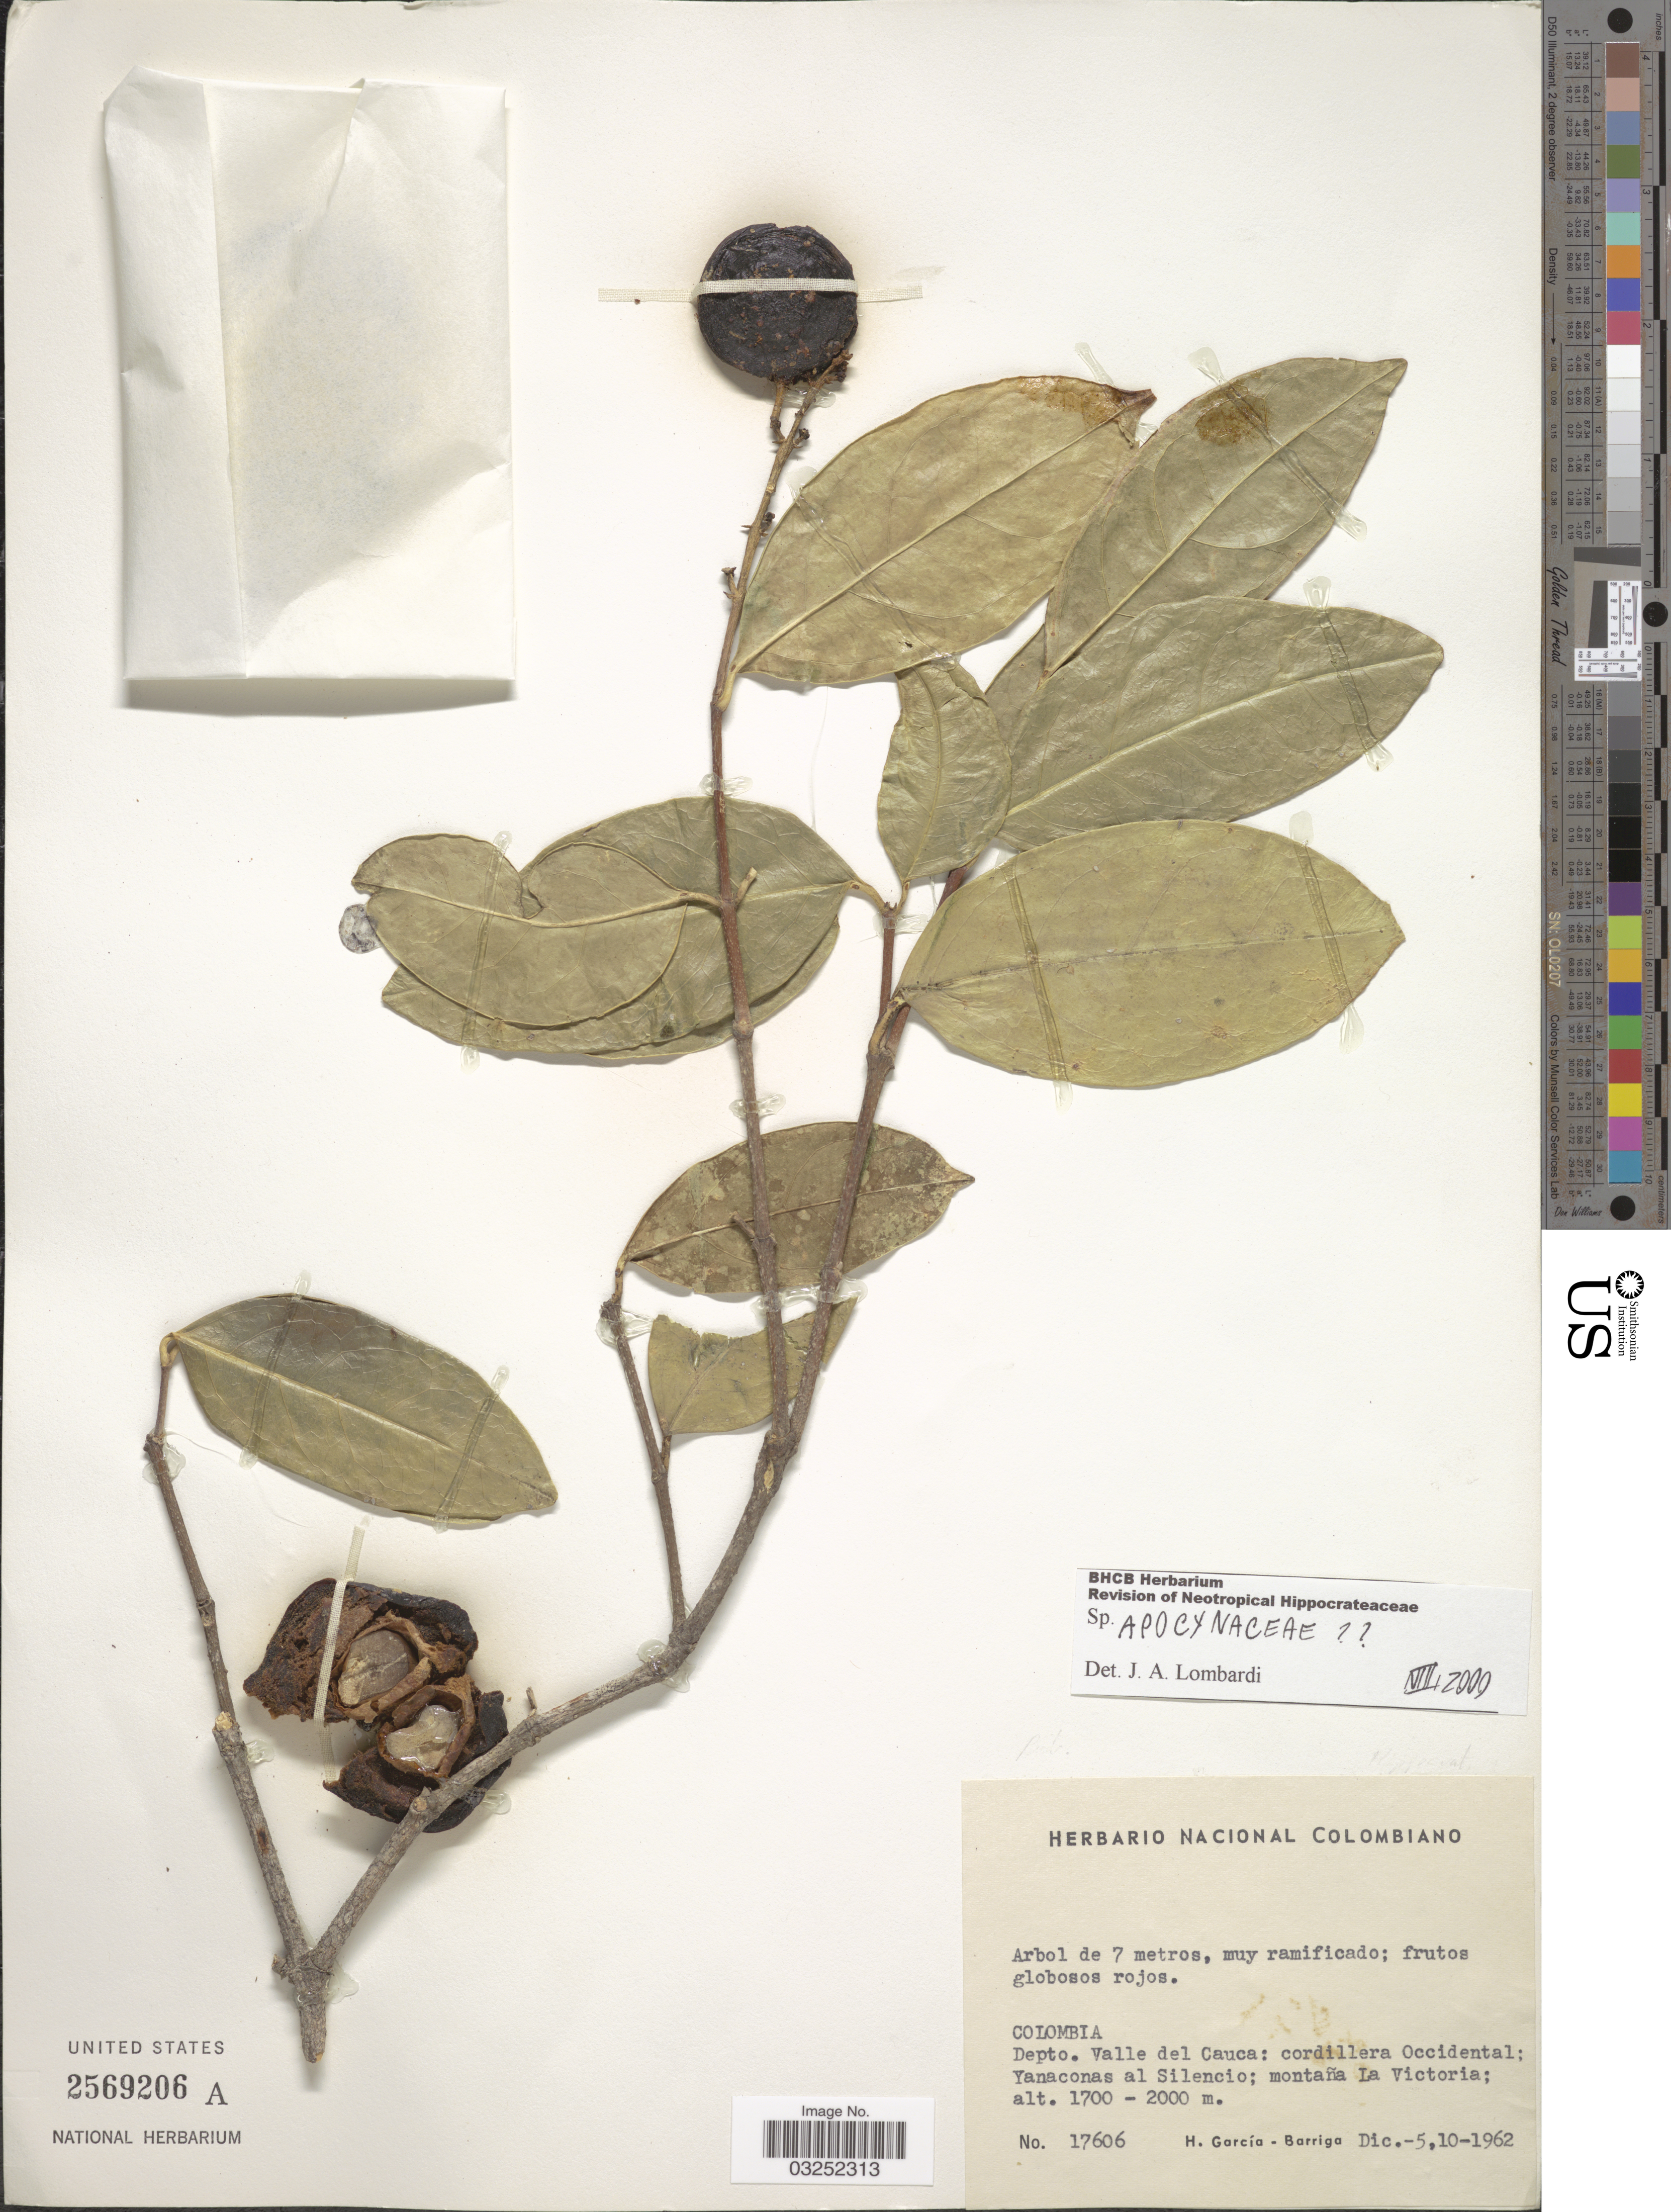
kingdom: Plantae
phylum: Tracheophyta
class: Magnoliopsida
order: Gentianales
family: Apocynaceae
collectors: H. García Barriga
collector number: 17606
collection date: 1962-12-05/1962-12-10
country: Colombia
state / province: Valle del Cauca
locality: Depto. Valle del Cauca: cordillera Occidental: Yanaconas al Silencio; montaña La Victoria.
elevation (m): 1700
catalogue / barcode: US 2569206A